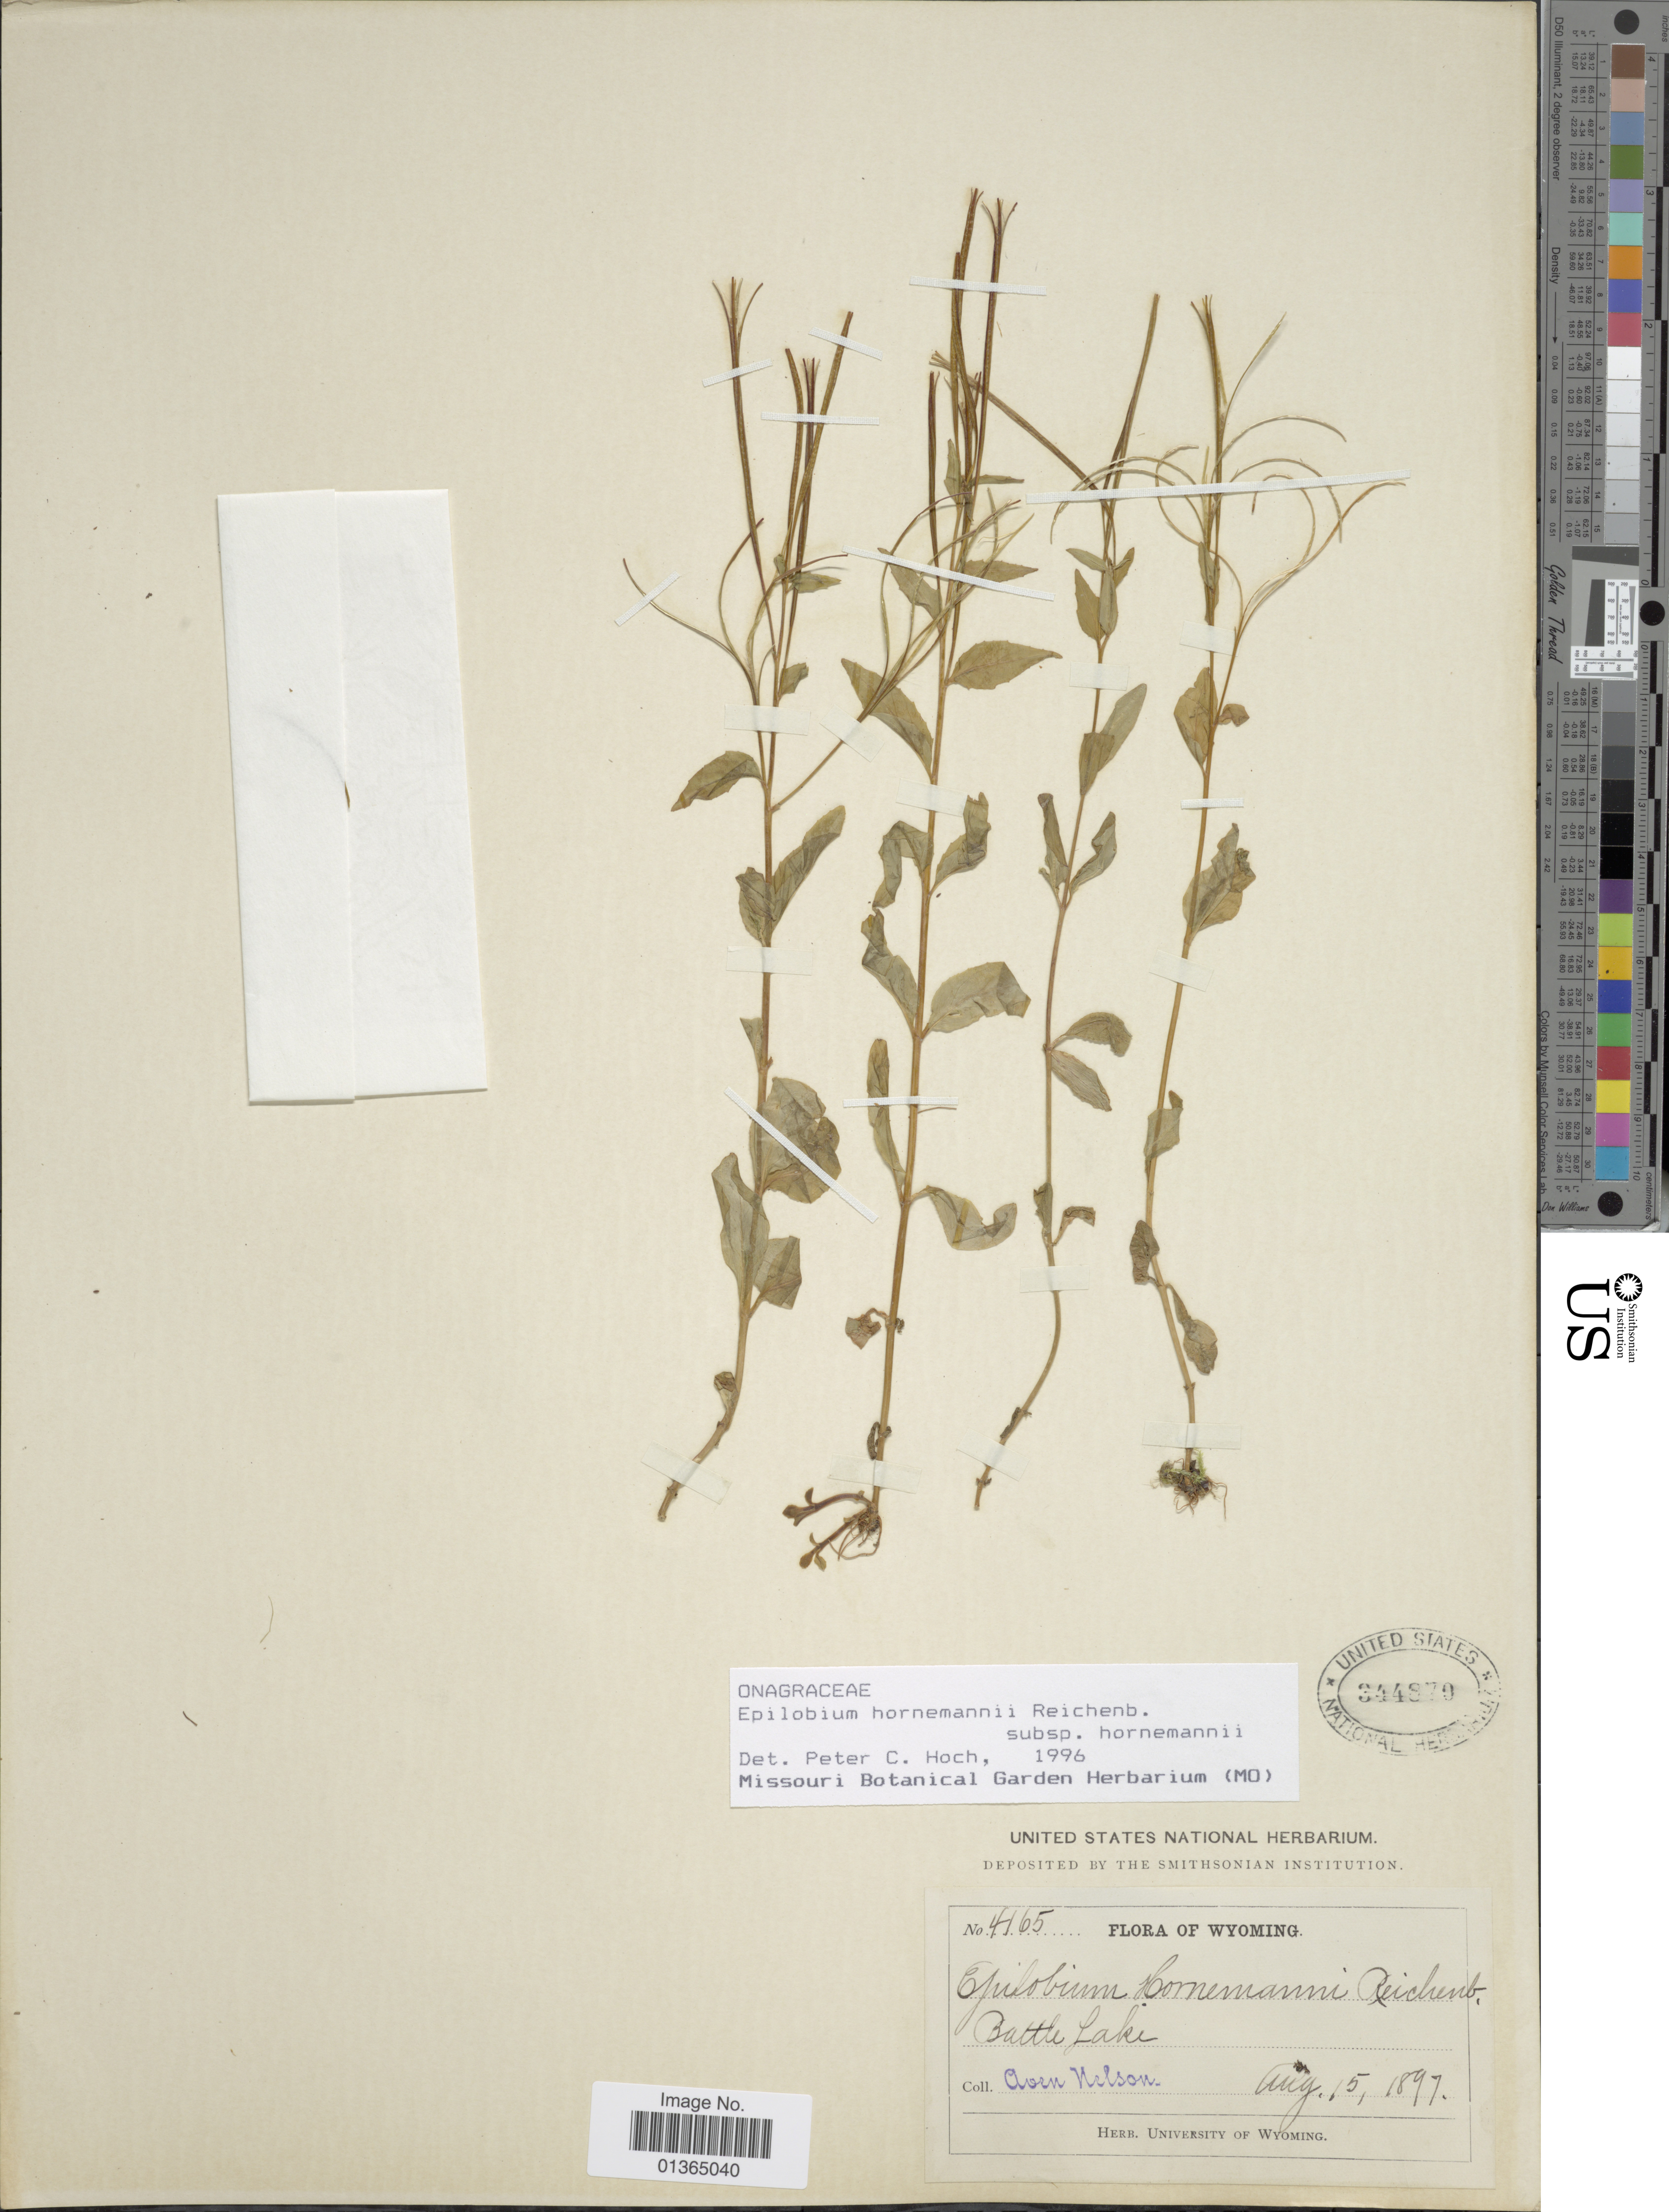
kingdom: Plantae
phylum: Tracheophyta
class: Magnoliopsida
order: Myrtales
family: Onagraceae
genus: Epilobium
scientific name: Epilobium hornemannii subsp. hornemannii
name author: Rchb.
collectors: A. Nelson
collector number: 4165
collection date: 1897-08-15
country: United States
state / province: Wyoming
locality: Battle Lake.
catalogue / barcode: US 344870